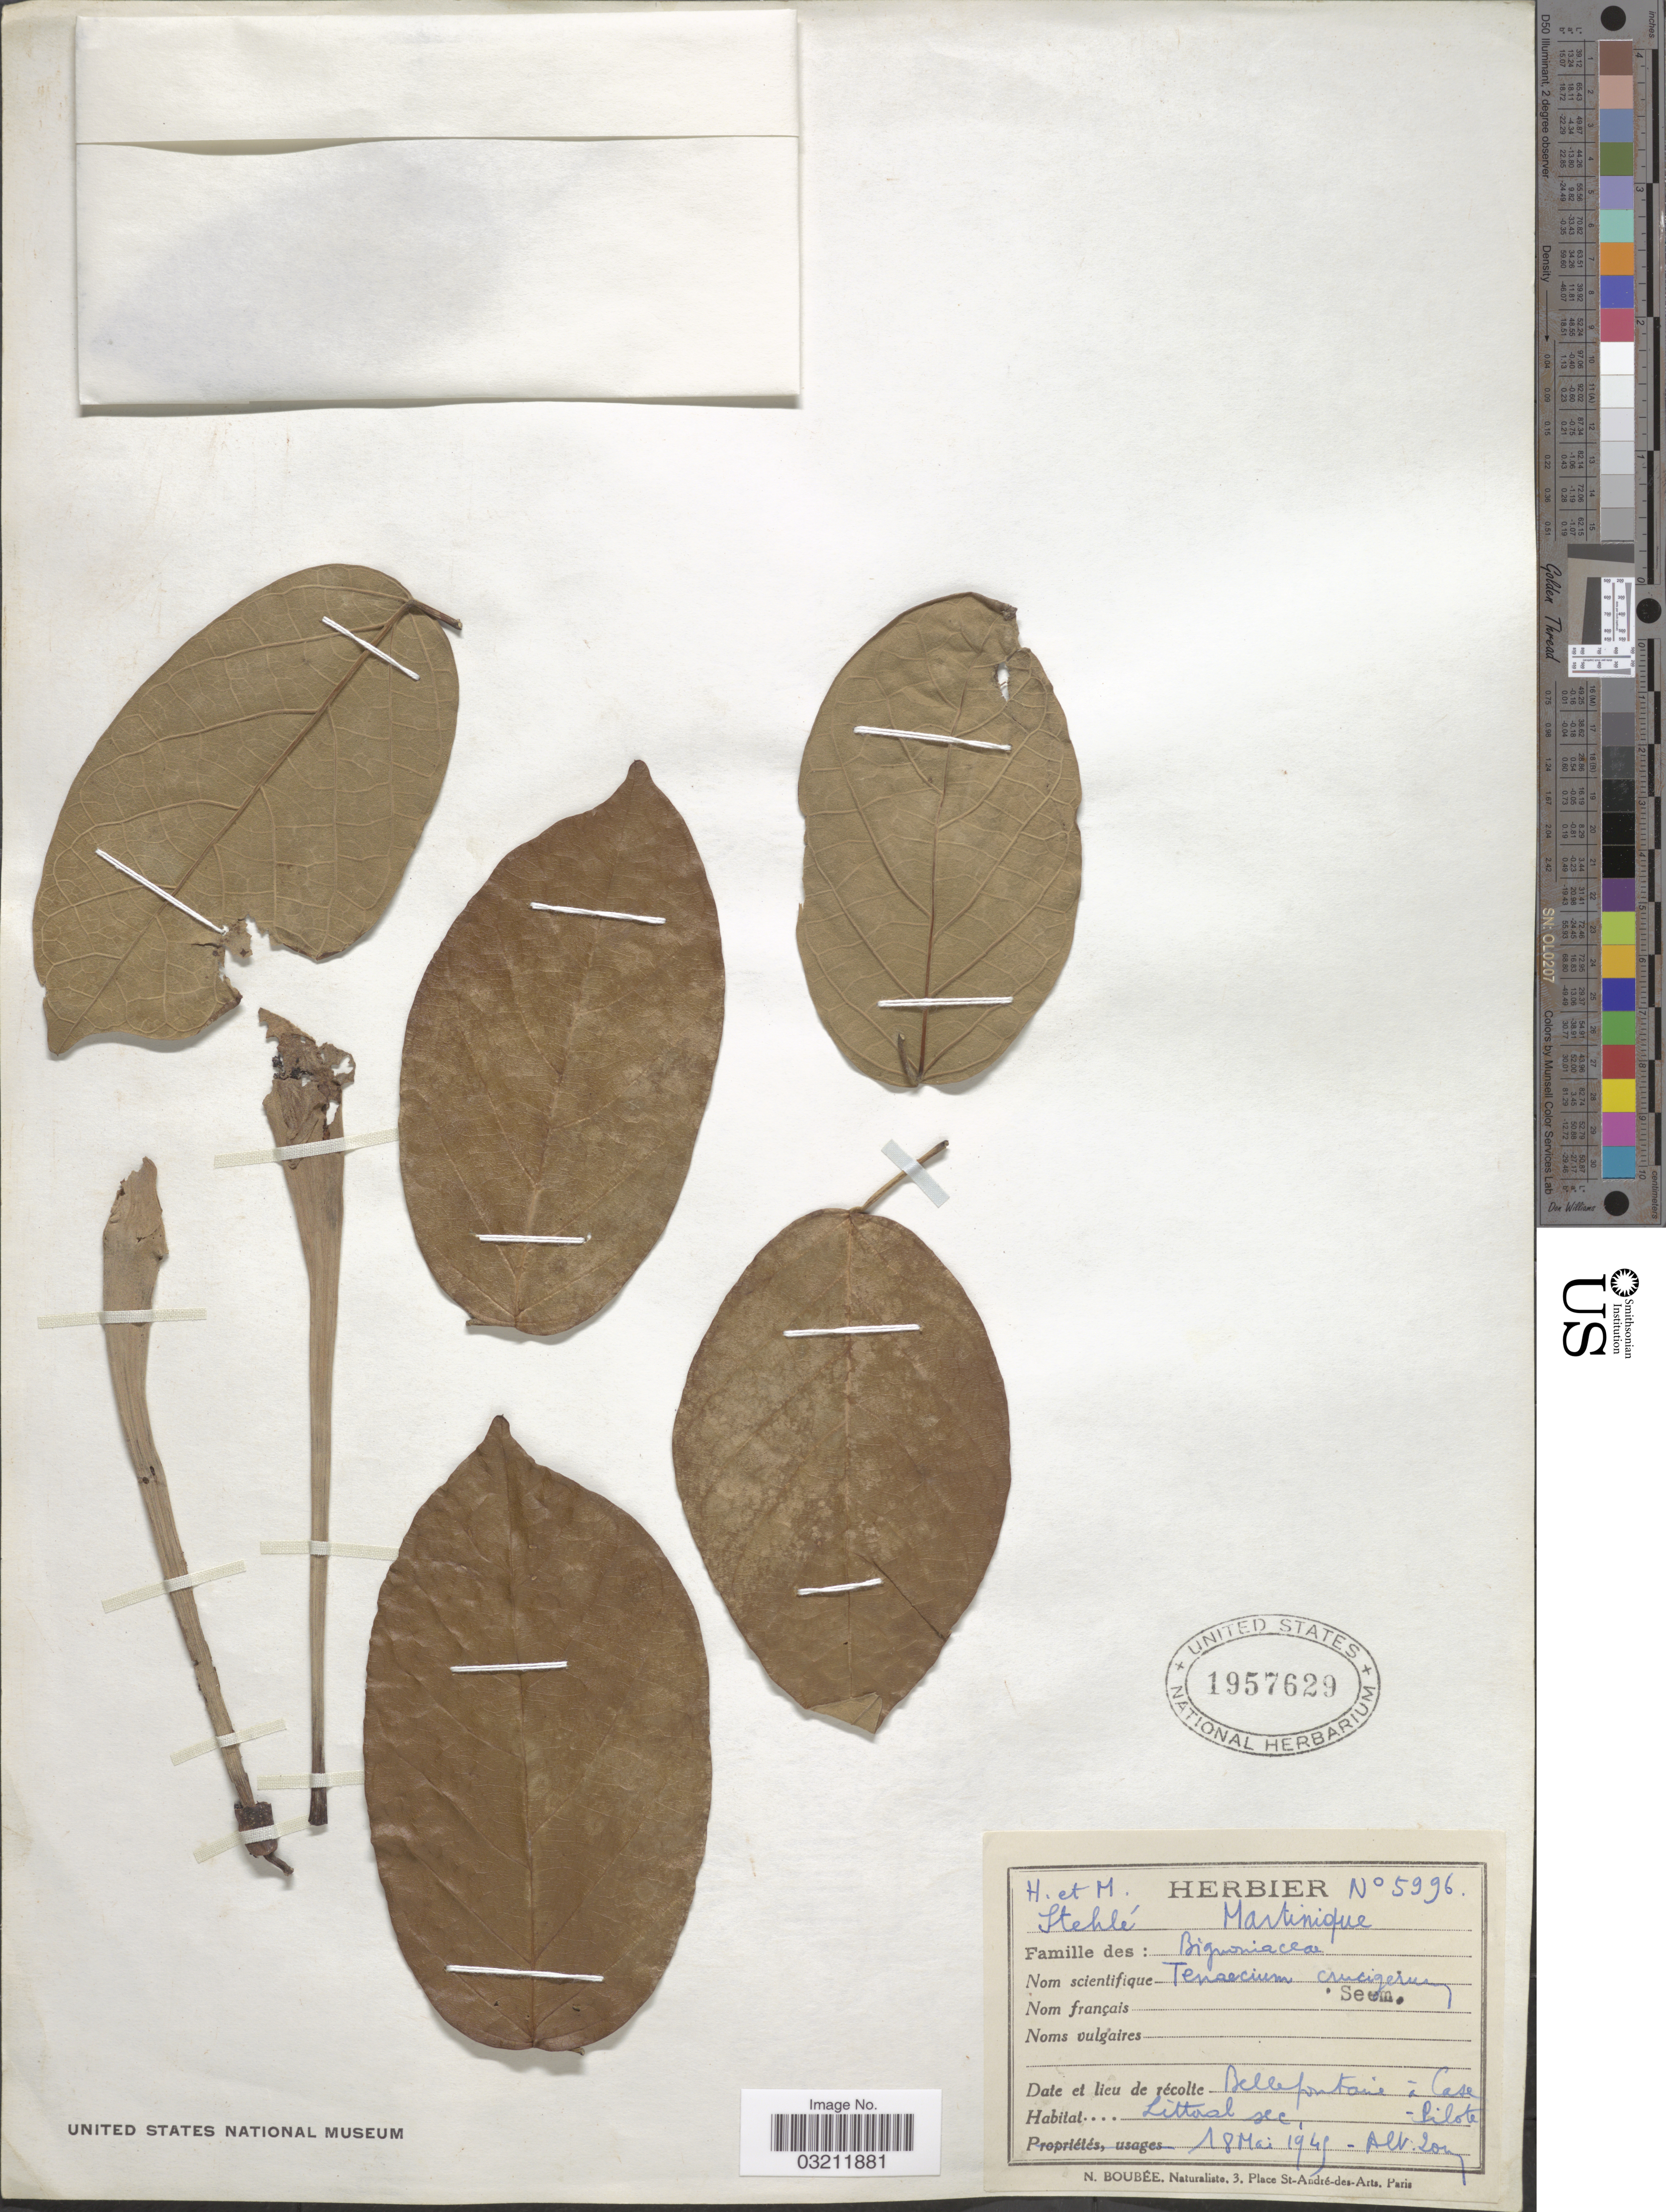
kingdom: Plantae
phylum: Tracheophyta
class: Magnoliopsida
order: Lamiales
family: Bignoniaceae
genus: Tanaecium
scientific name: Tanaecium crucigerum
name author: Seem.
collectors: H. Stehlé & M. Stehlé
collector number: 5996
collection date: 1945-05-18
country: Martinique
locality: Bellefontaine à Case Pilote.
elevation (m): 20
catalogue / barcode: US 1957629